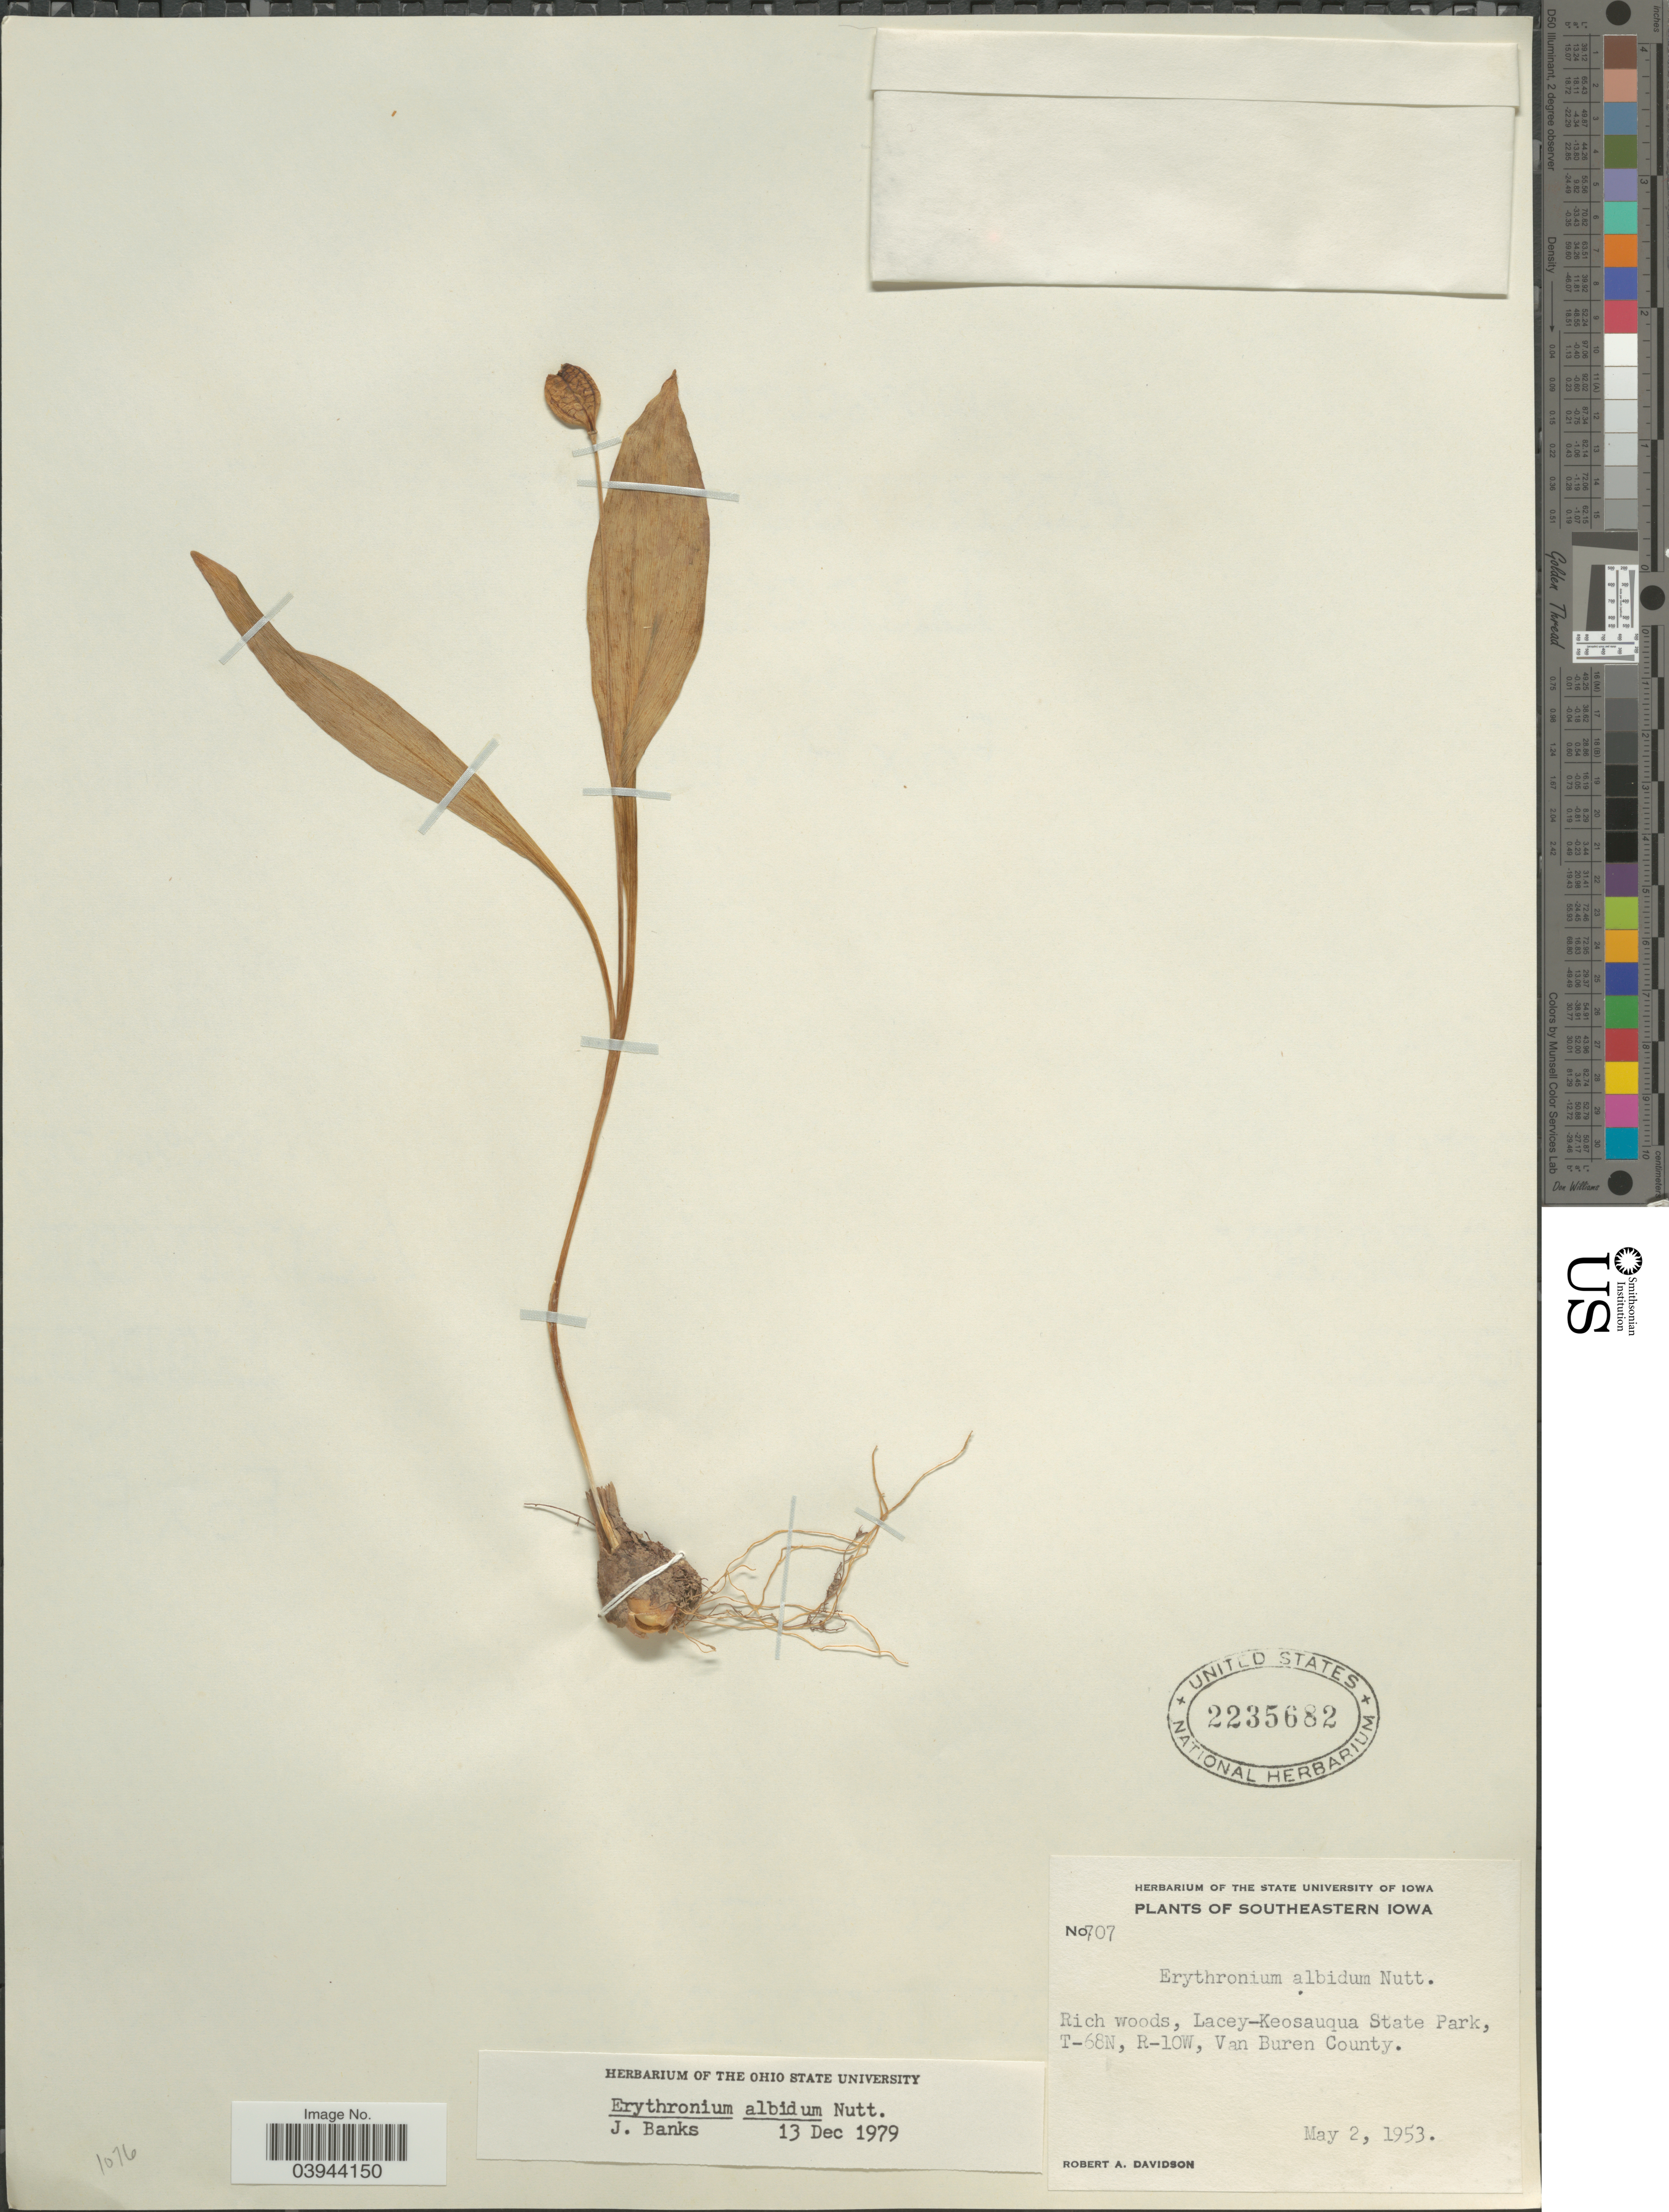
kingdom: Plantae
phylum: Tracheophyta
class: Liliopsida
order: Liliales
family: Liliaceae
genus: Erythronium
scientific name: Erythronium albidum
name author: Nutt.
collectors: R. A. Davidson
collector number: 707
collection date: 1953-05-02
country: United States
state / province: Iowa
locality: Southeastern Iowa. Rich woods, Lacey-Keosauqua State Park, T-68N, R-10W, Van Buren County.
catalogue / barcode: US 2235682